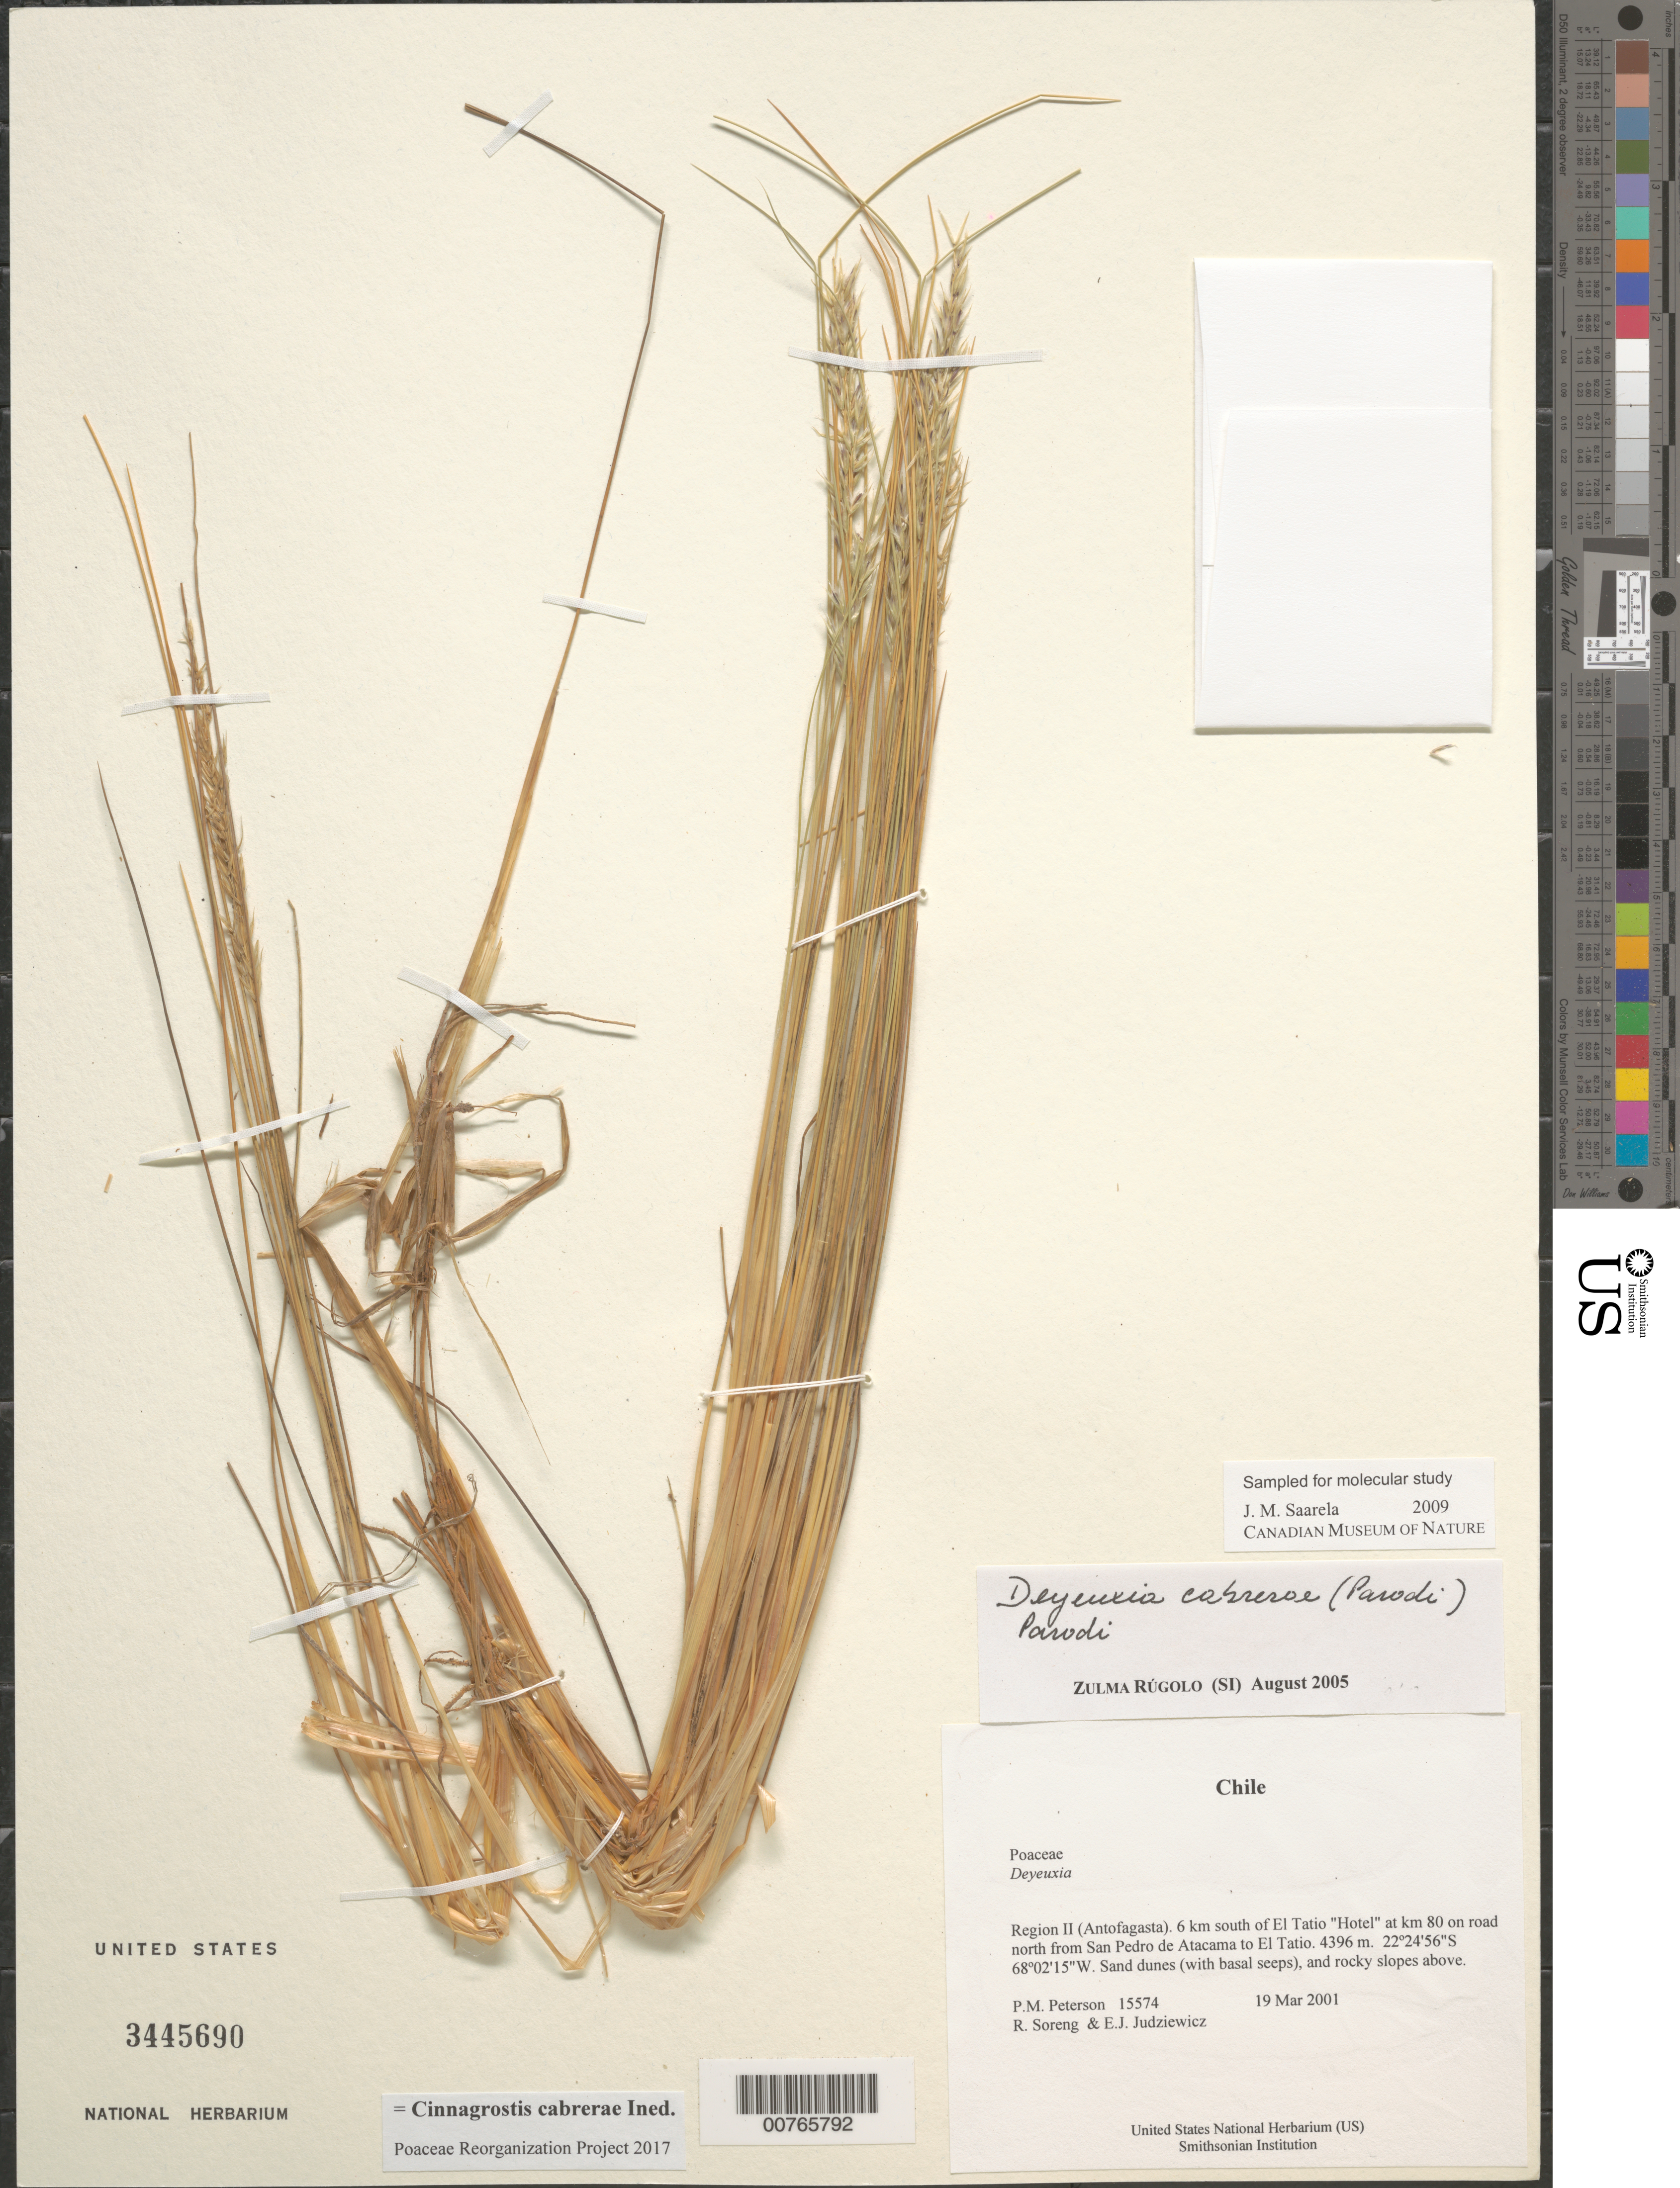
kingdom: Plantae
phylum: Tracheophyta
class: Liliopsida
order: Poales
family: Poaceae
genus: Cinnagrostis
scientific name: Cinnagrostis cabrerae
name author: (Parodi) P.M. Peterson et al.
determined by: Poaceae Reorganization Project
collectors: P. M. Peterson, R. J. Soreng & E. J. Judziewicz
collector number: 15574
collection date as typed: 19 Mar 2001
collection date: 2001-03-19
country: Chile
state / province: Antofagasta (II)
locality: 6 km south of El Tatio "Hotel" at km 80 on road north from San Pedro de Atacama to El Tatio.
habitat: Sand dunes (with basal seeps), and rocky slopes above.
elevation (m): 4396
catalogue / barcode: US 3445690